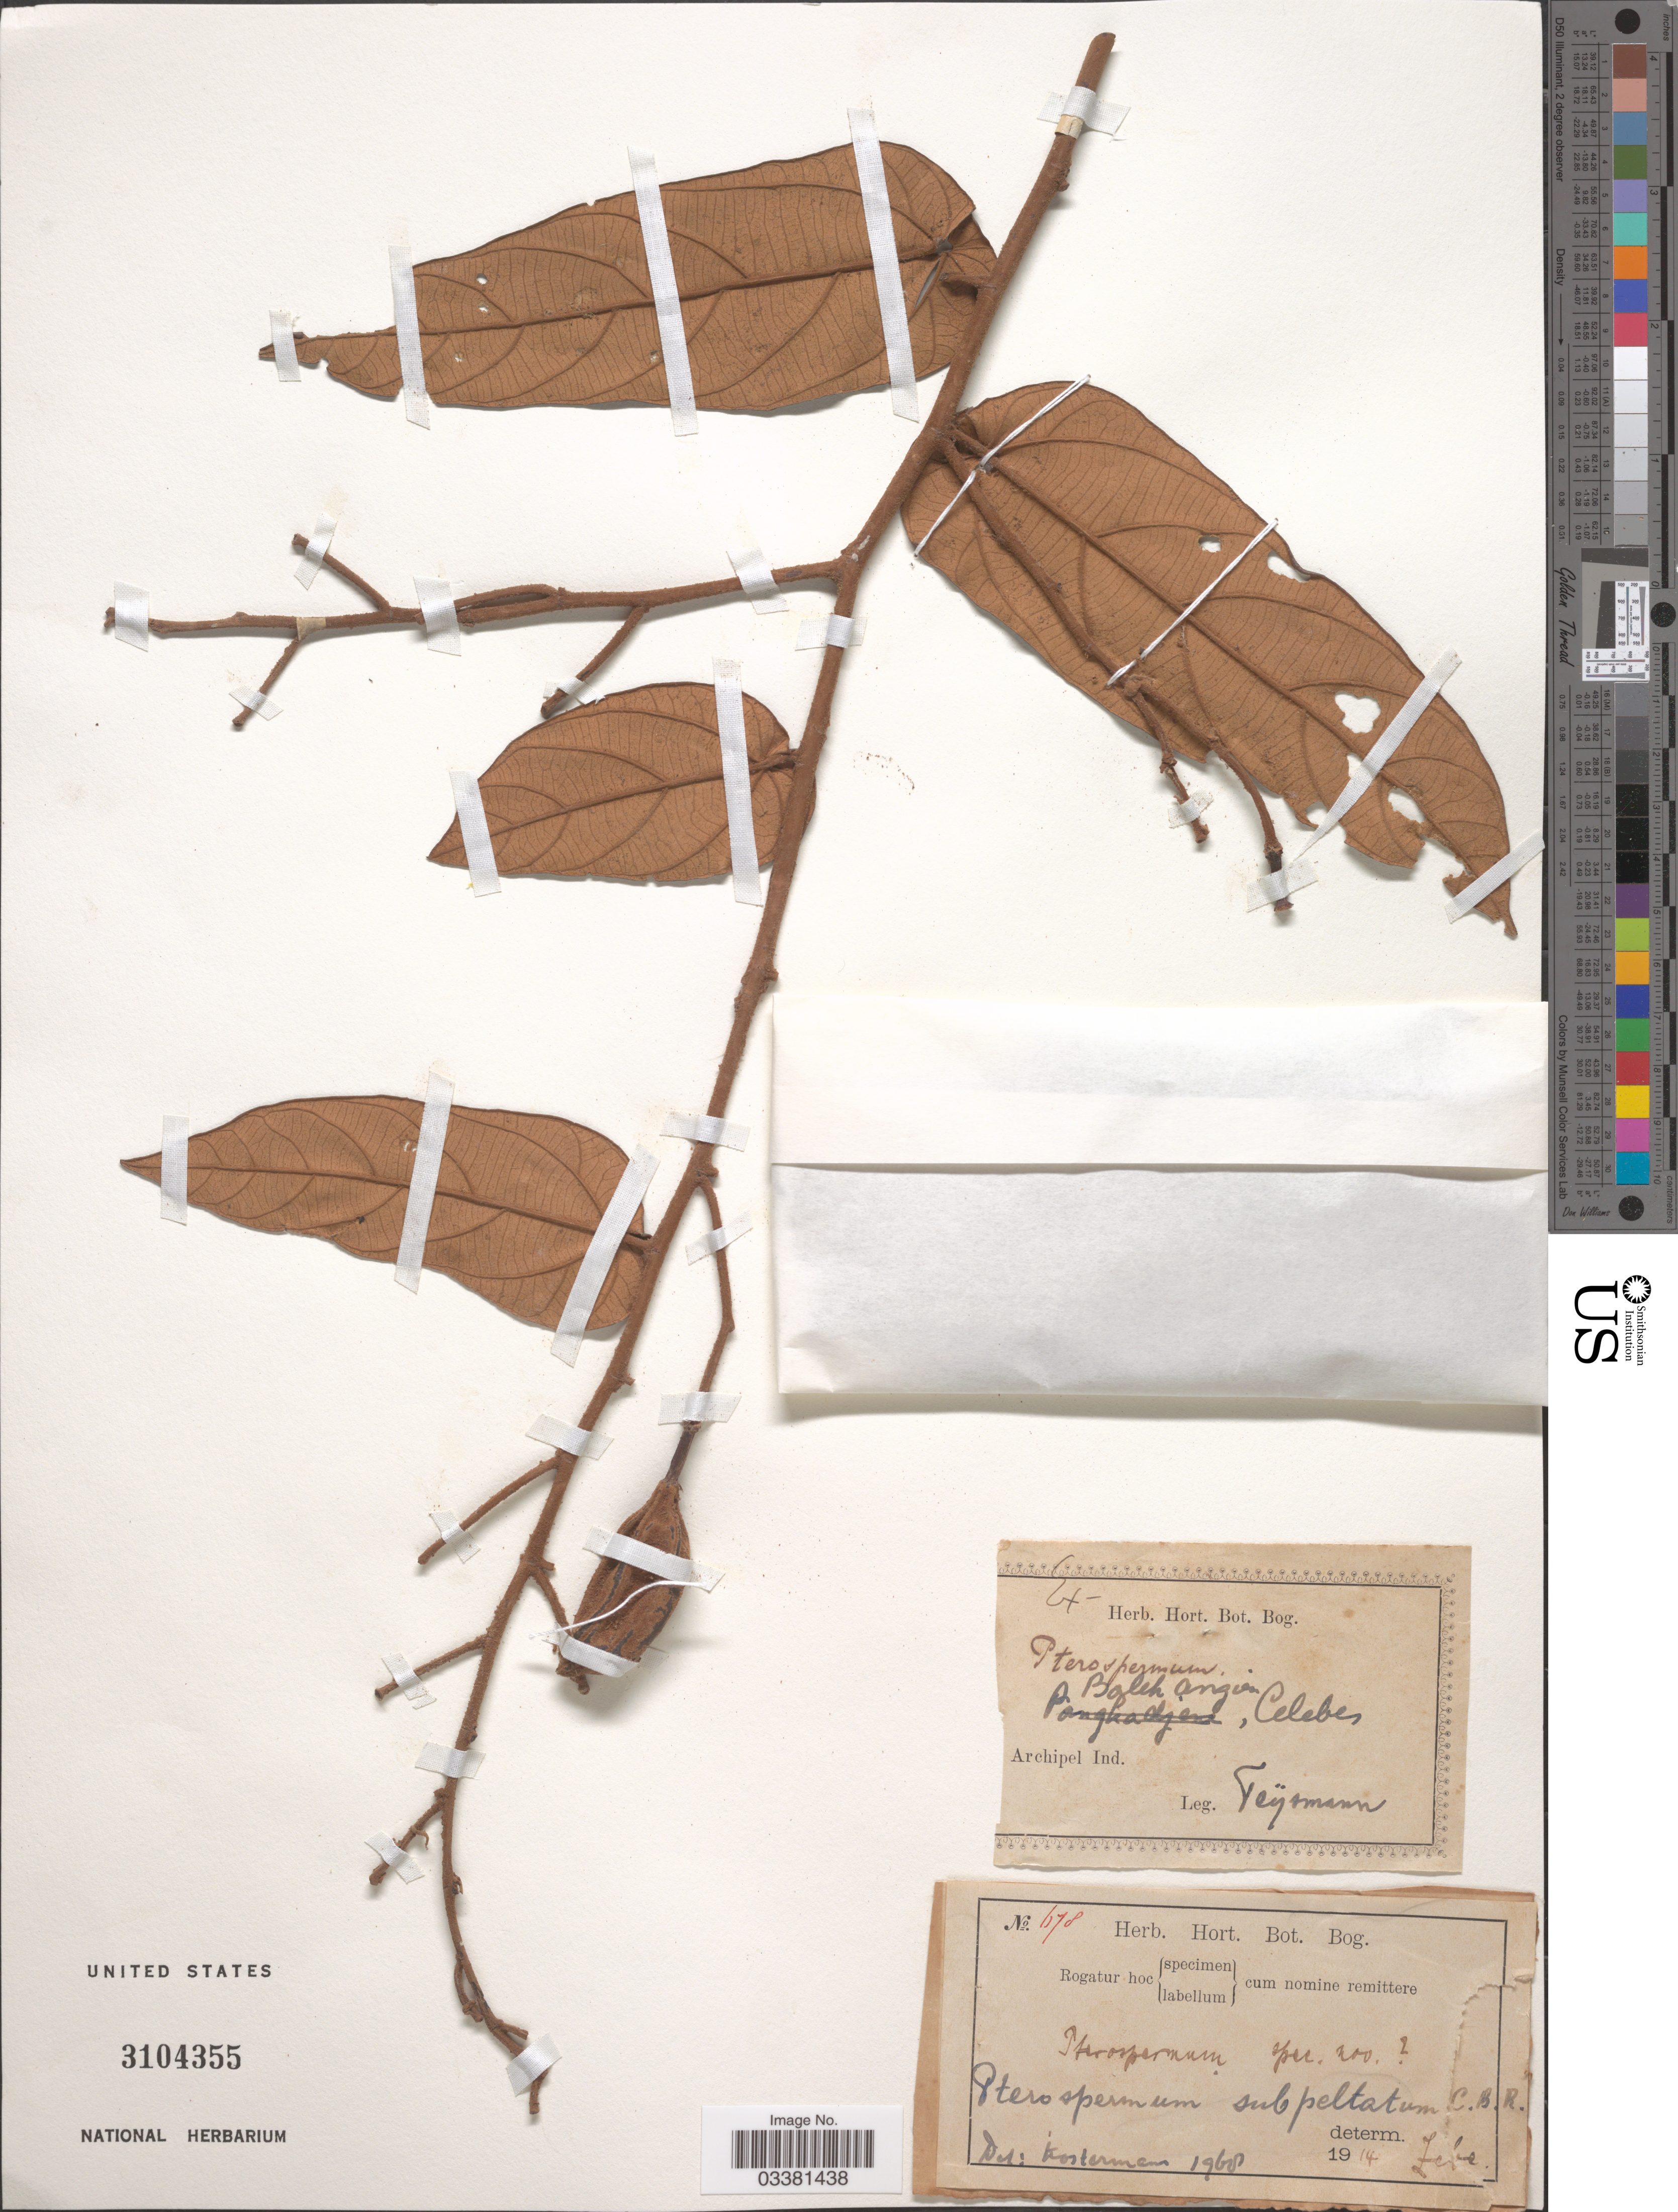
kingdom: Plantae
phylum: Tracheophyta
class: Magnoliopsida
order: Malvales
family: Malvaceae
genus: Pterospermum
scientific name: Pterospermum subpeltatum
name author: C.B. Rob.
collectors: Teysmann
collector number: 678?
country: Indonesia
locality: Boleh Angon, [interpreted] Celebes. Archipel Ind.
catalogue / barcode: US 3104355